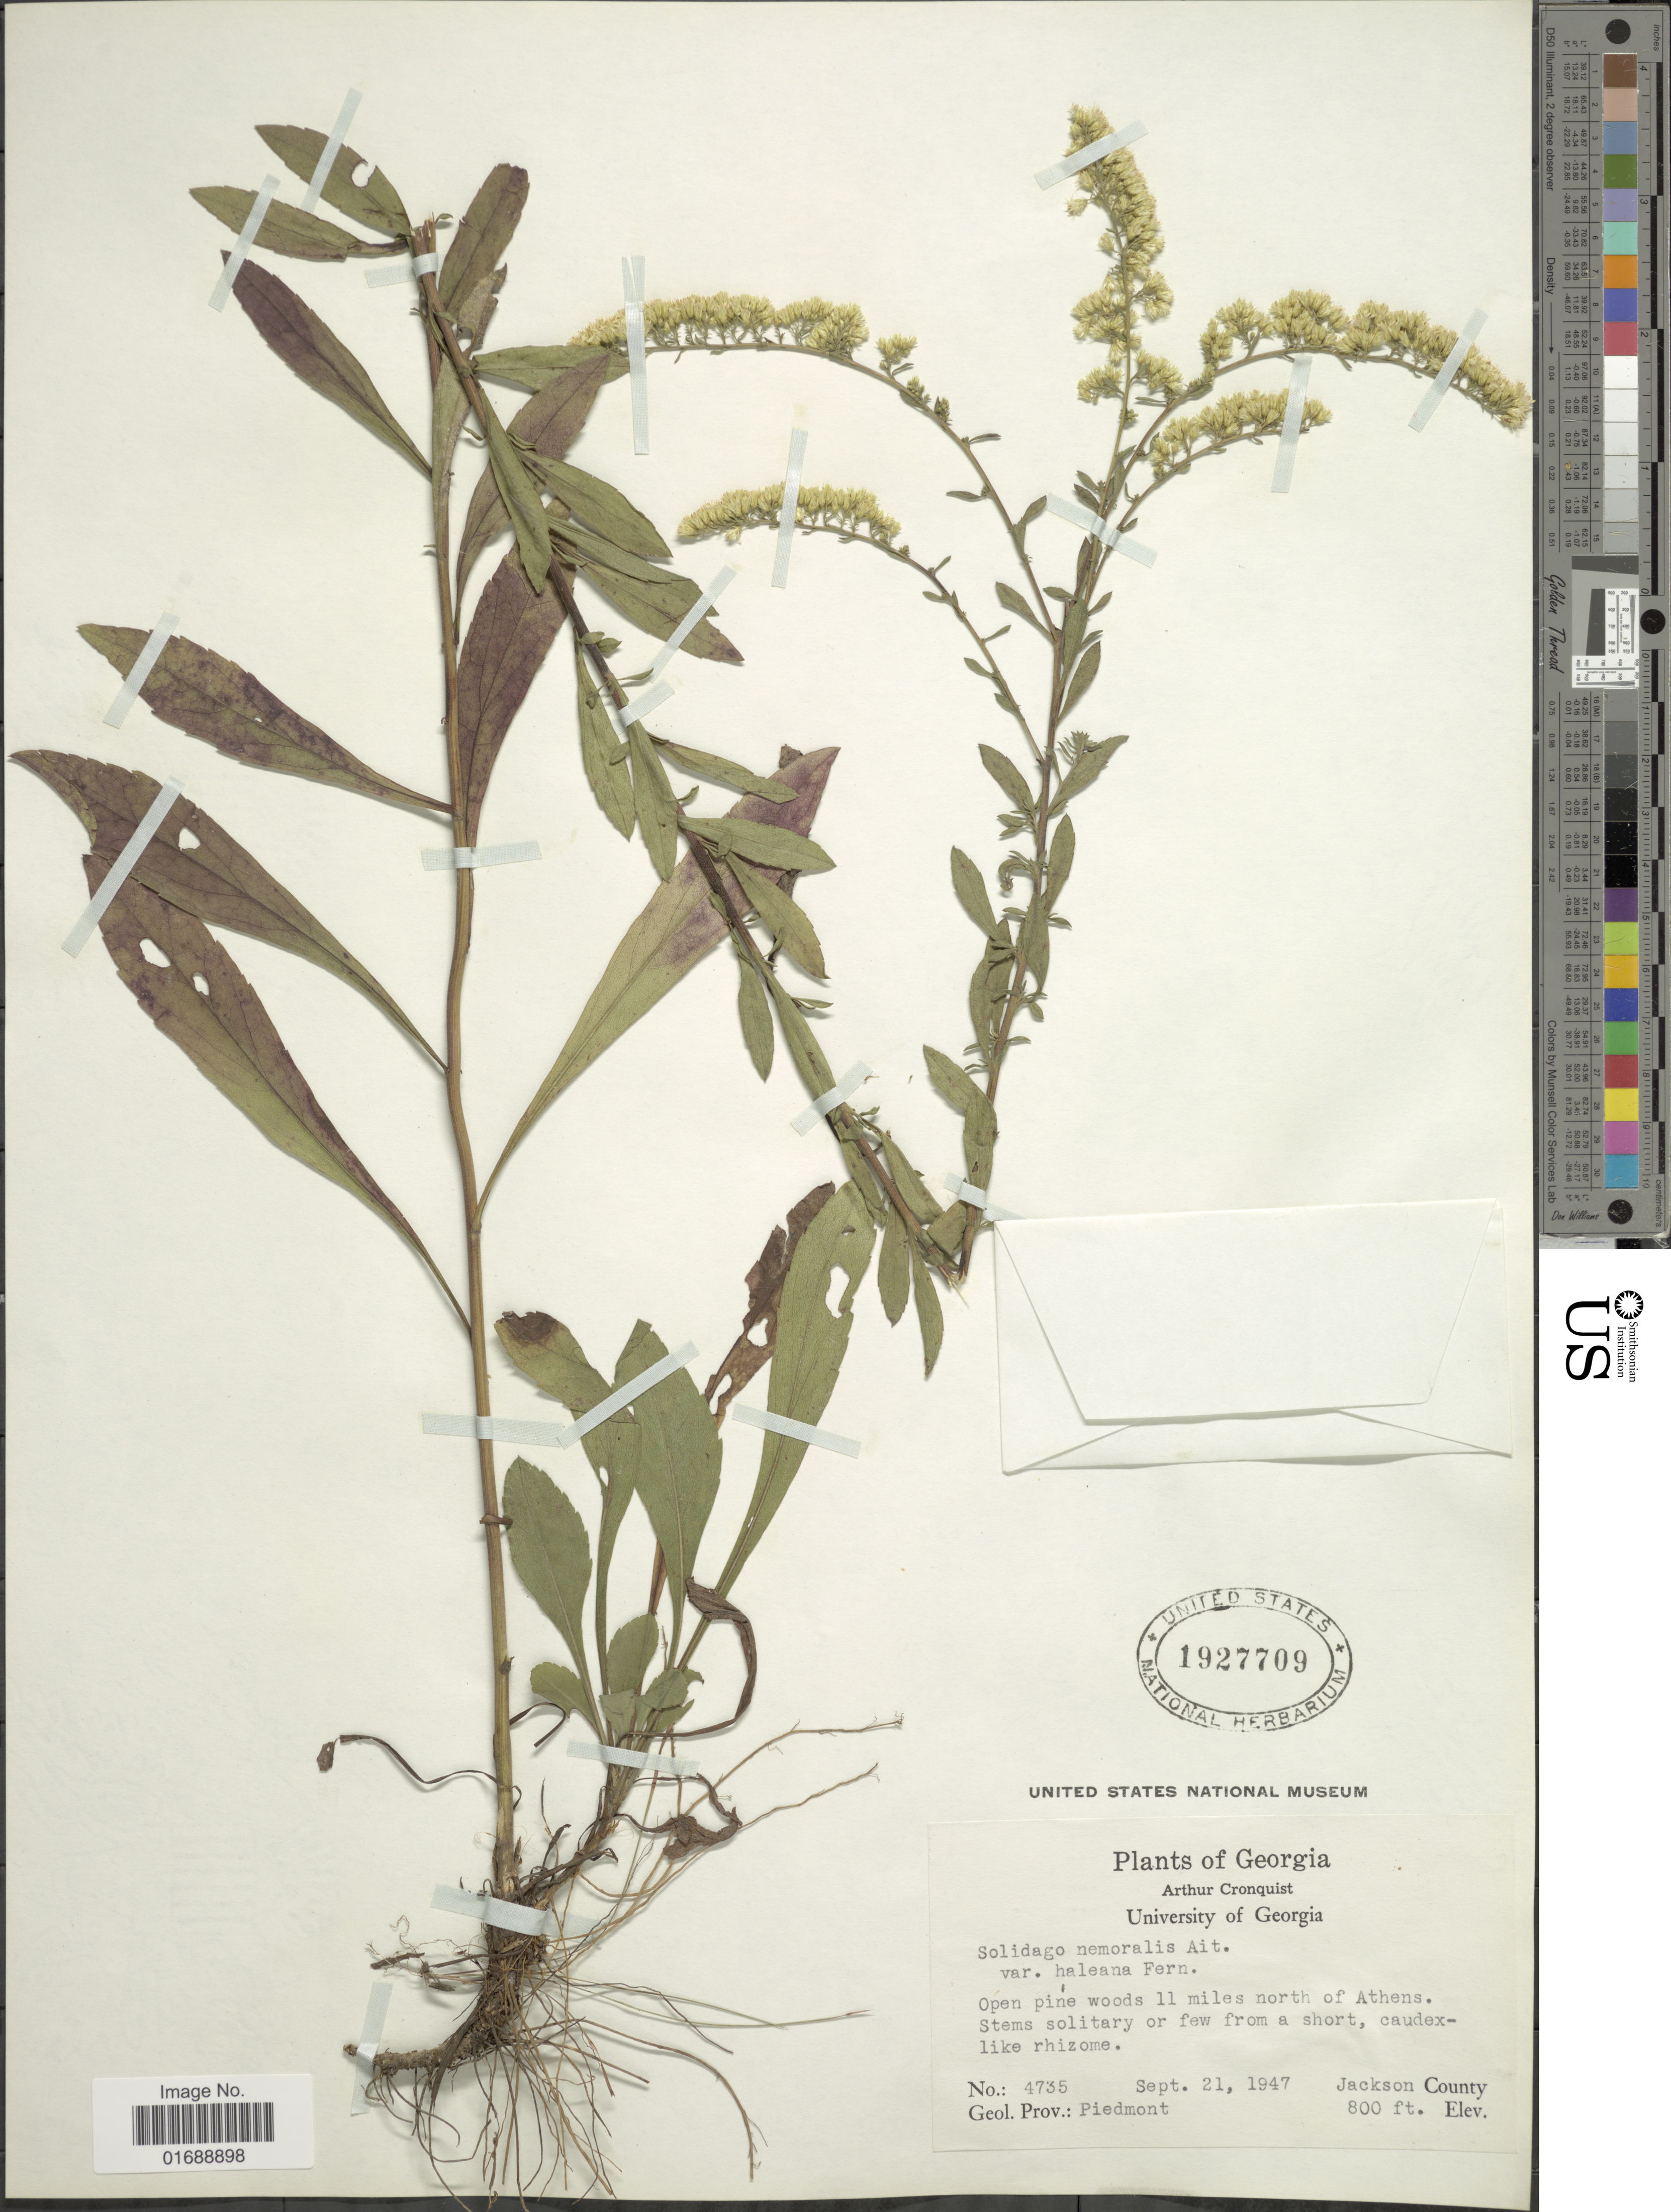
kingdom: Plantae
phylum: Tracheophyta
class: Magnoliopsida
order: Asterales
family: Asteraceae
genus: Solidago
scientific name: Solidago nemoralis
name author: Aiton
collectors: A. J. Cronquist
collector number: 4735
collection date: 1947-09-21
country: United States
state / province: Georgia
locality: Open pine woods 11 miles north of Athens, Jackosn County, Geol. Prov.: Piedmont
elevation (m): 244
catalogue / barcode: US 1927709